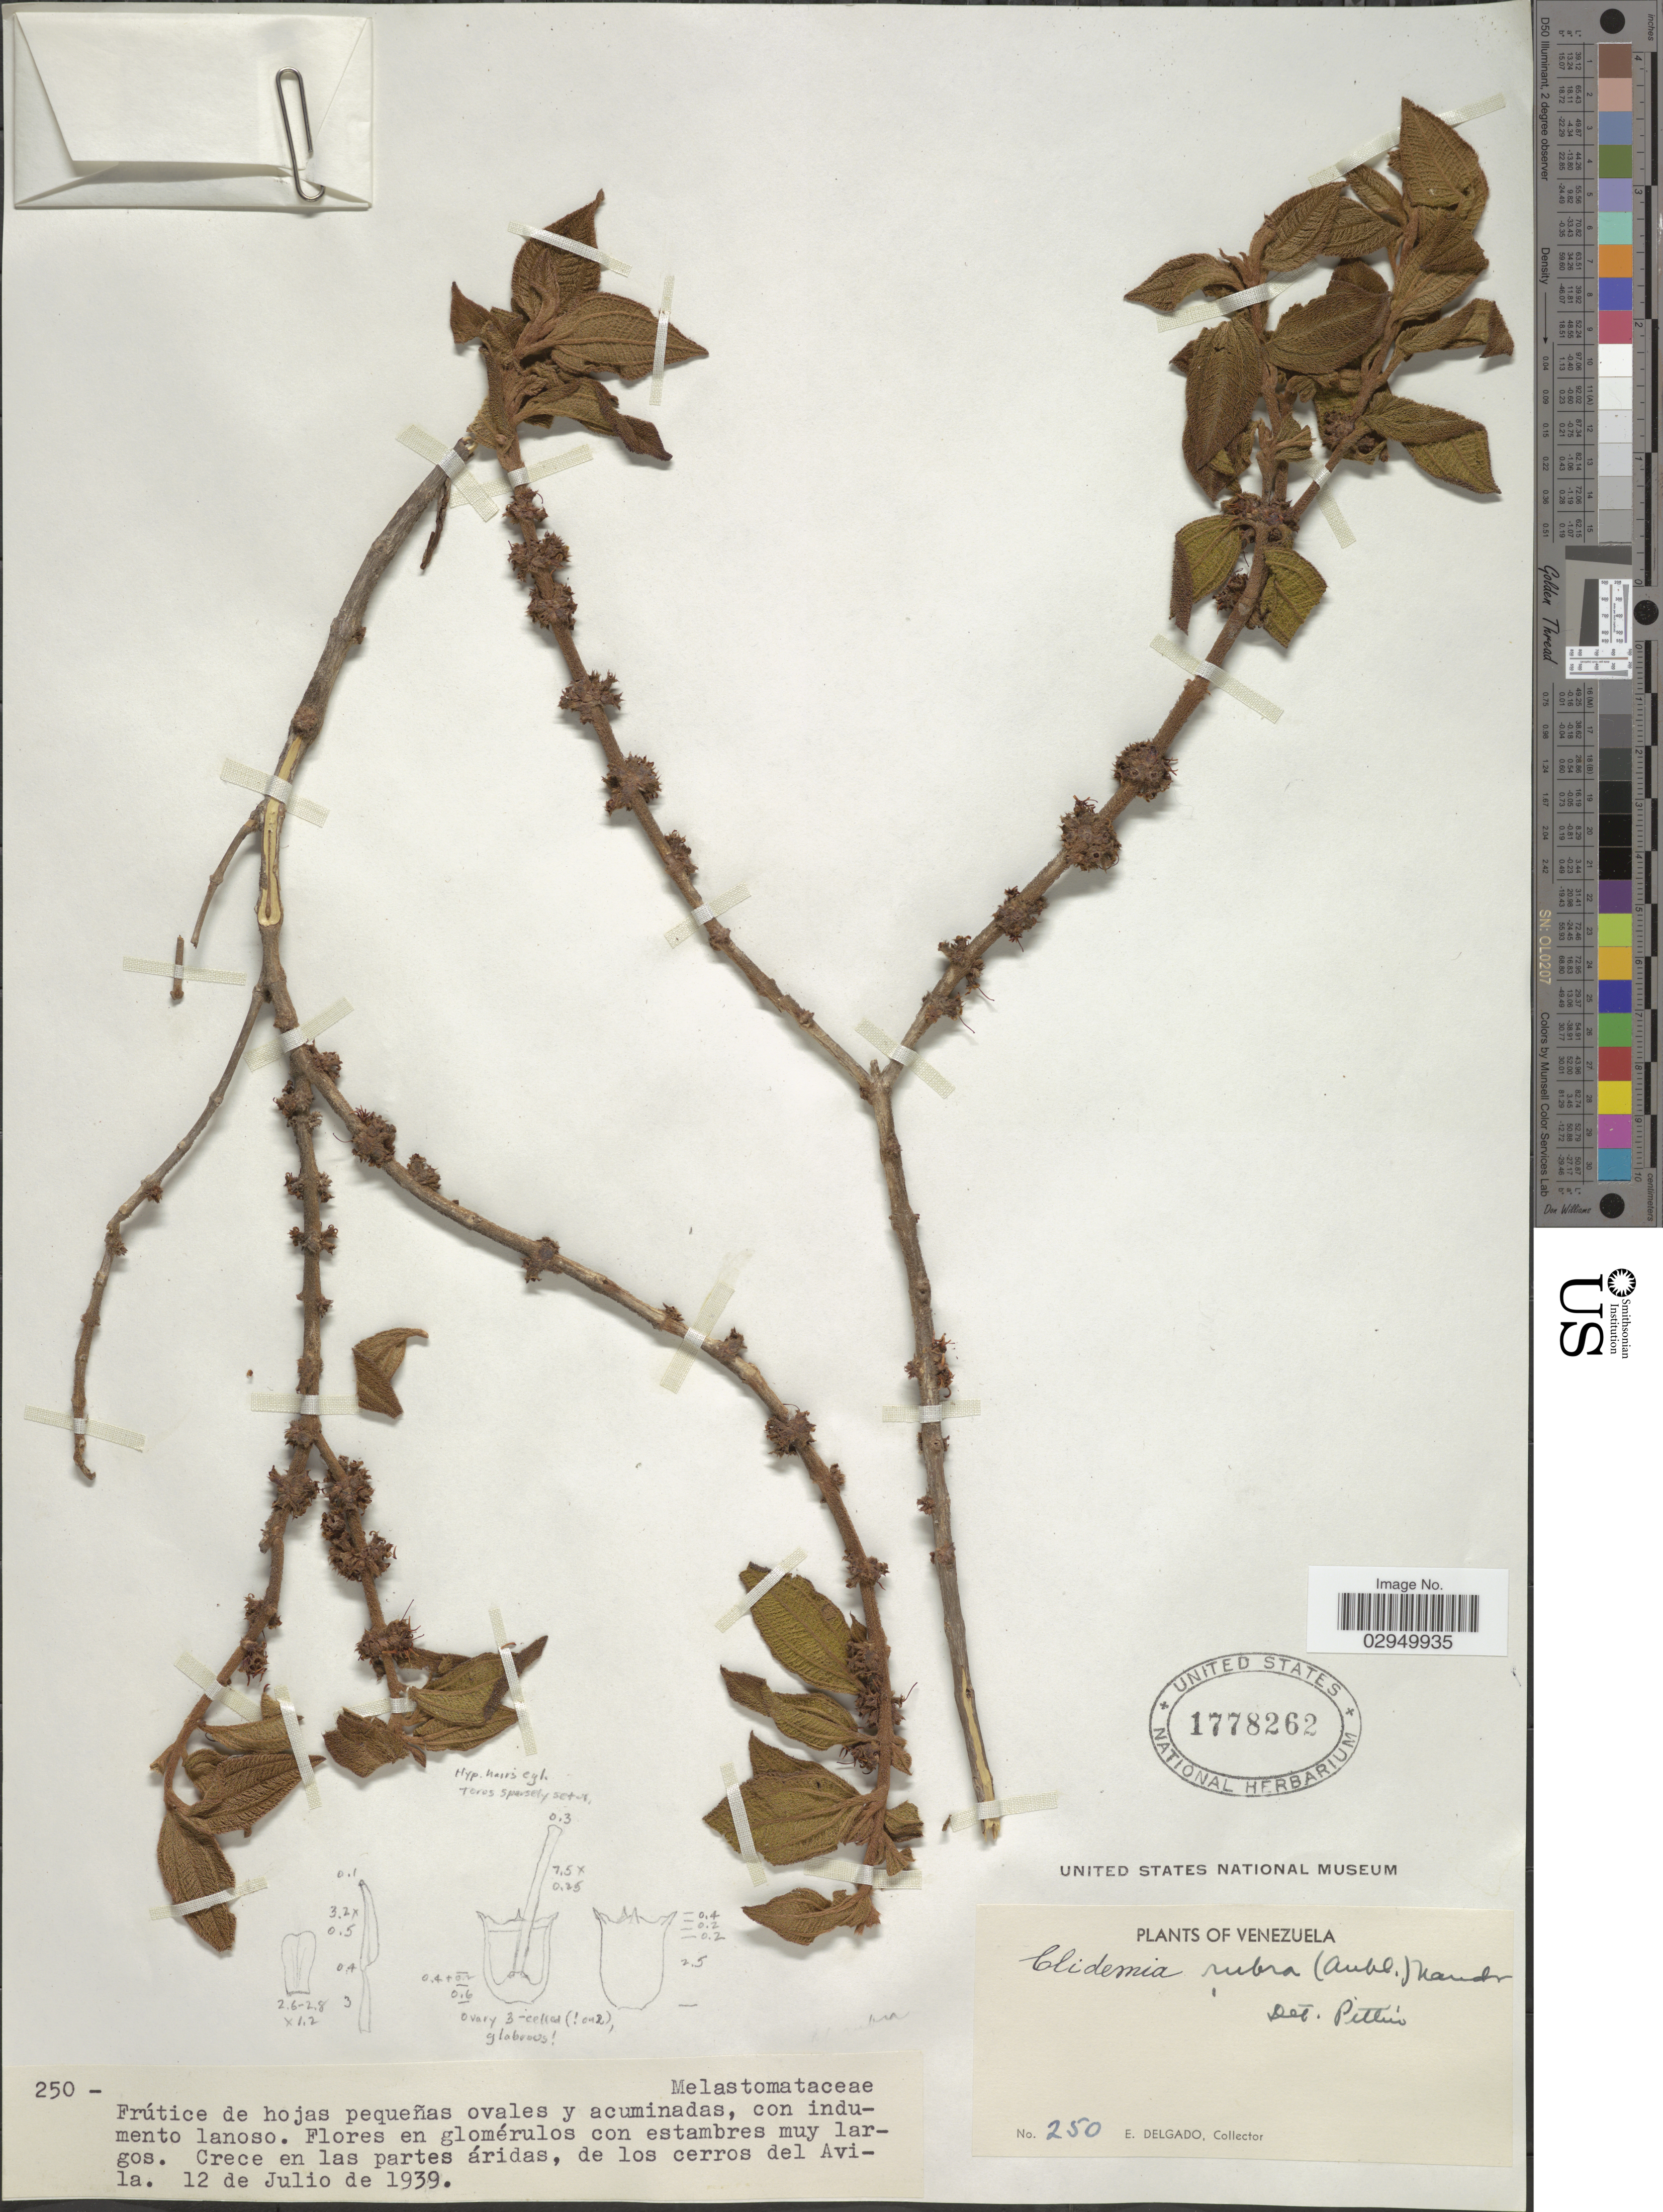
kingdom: Plantae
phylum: Tracheophyta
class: Magnoliopsida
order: Myrtales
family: Melastomataceae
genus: Clidemia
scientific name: Clidemia rubra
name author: (Aubl.) Mart.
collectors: E. Delgado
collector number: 250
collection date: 1939-07-12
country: Venezuela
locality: Crece en las partes áridas, de los cerros del Avila.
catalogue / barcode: US 1778262